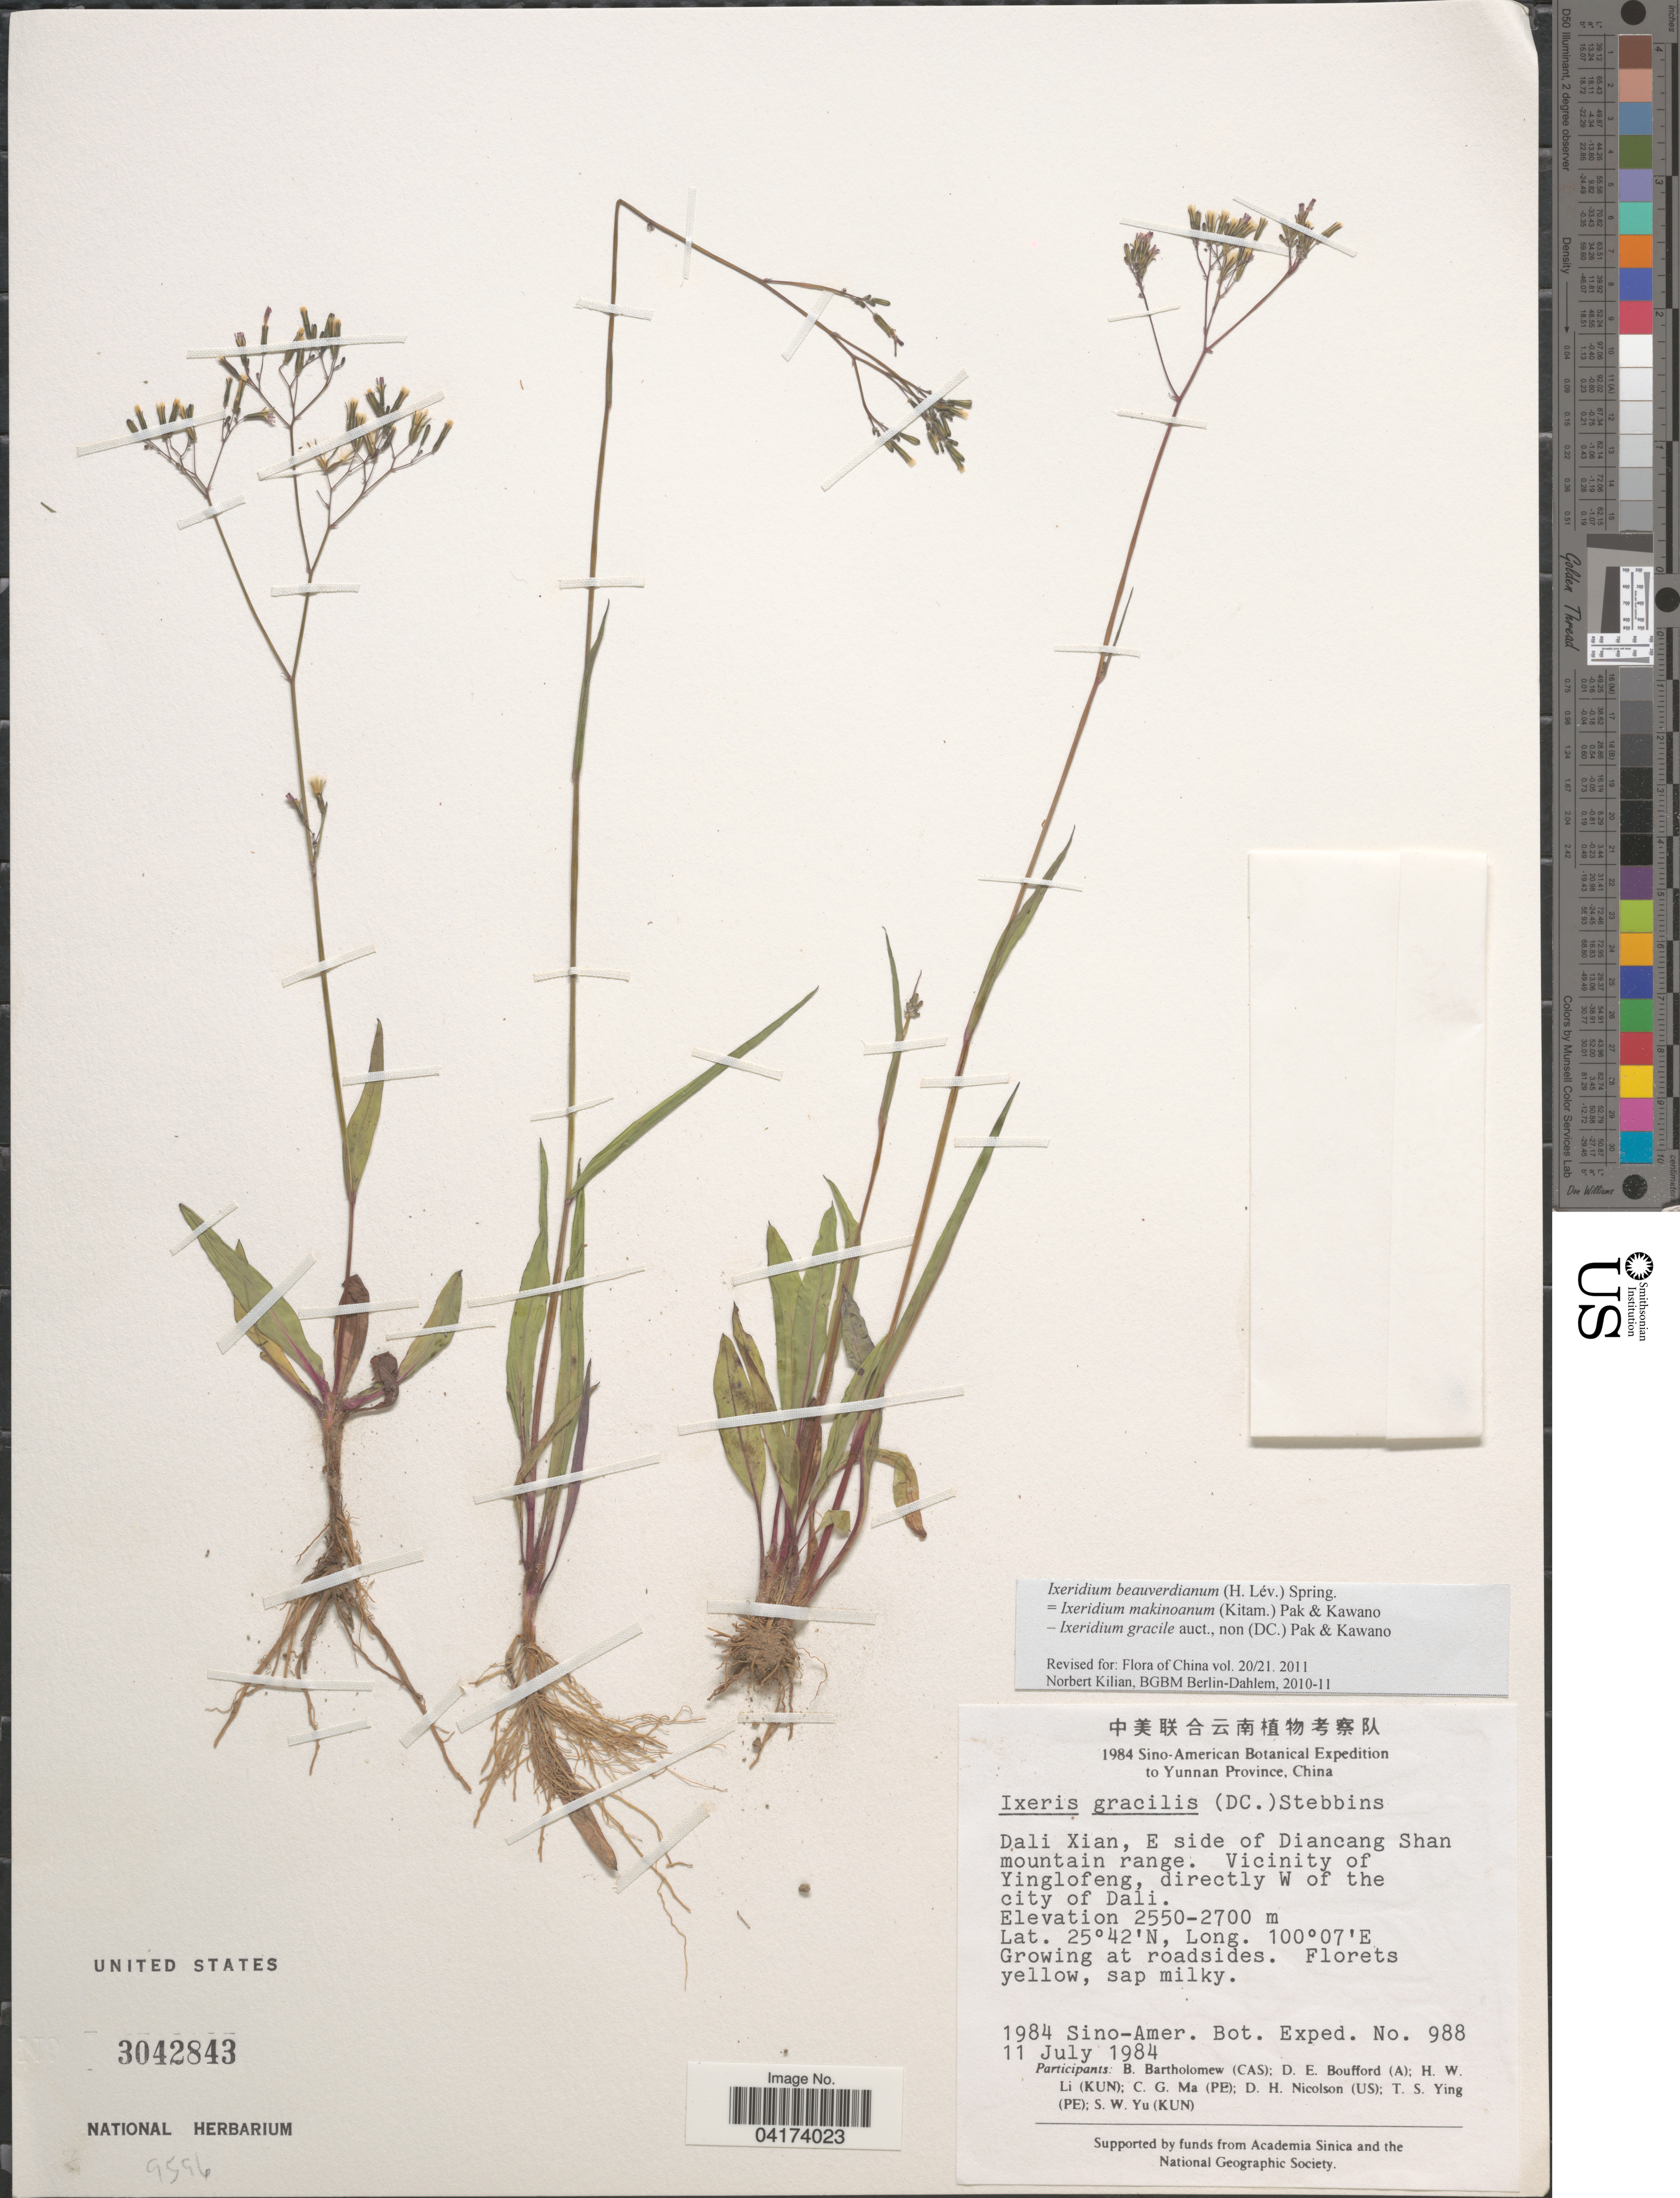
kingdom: Plantae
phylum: Tracheophyta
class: Magnoliopsida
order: Asterales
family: Asteraceae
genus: Ixeridium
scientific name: Ixeridium beauverdianum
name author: (H. Lév.) Spring.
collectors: B. Bartholomew, D. E. Boufford, H. W. Li, C. Ma & et al.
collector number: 988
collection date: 1984-07-11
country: China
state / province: Yunnan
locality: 1984 Sino-American Botanical Expedition to Yunnan Province, China. Dali Xian, E side of Diancang Shan mountain range. Vicinity of Yinglofeng, directly W of the city of Dali.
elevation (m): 2550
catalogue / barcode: US 3042843